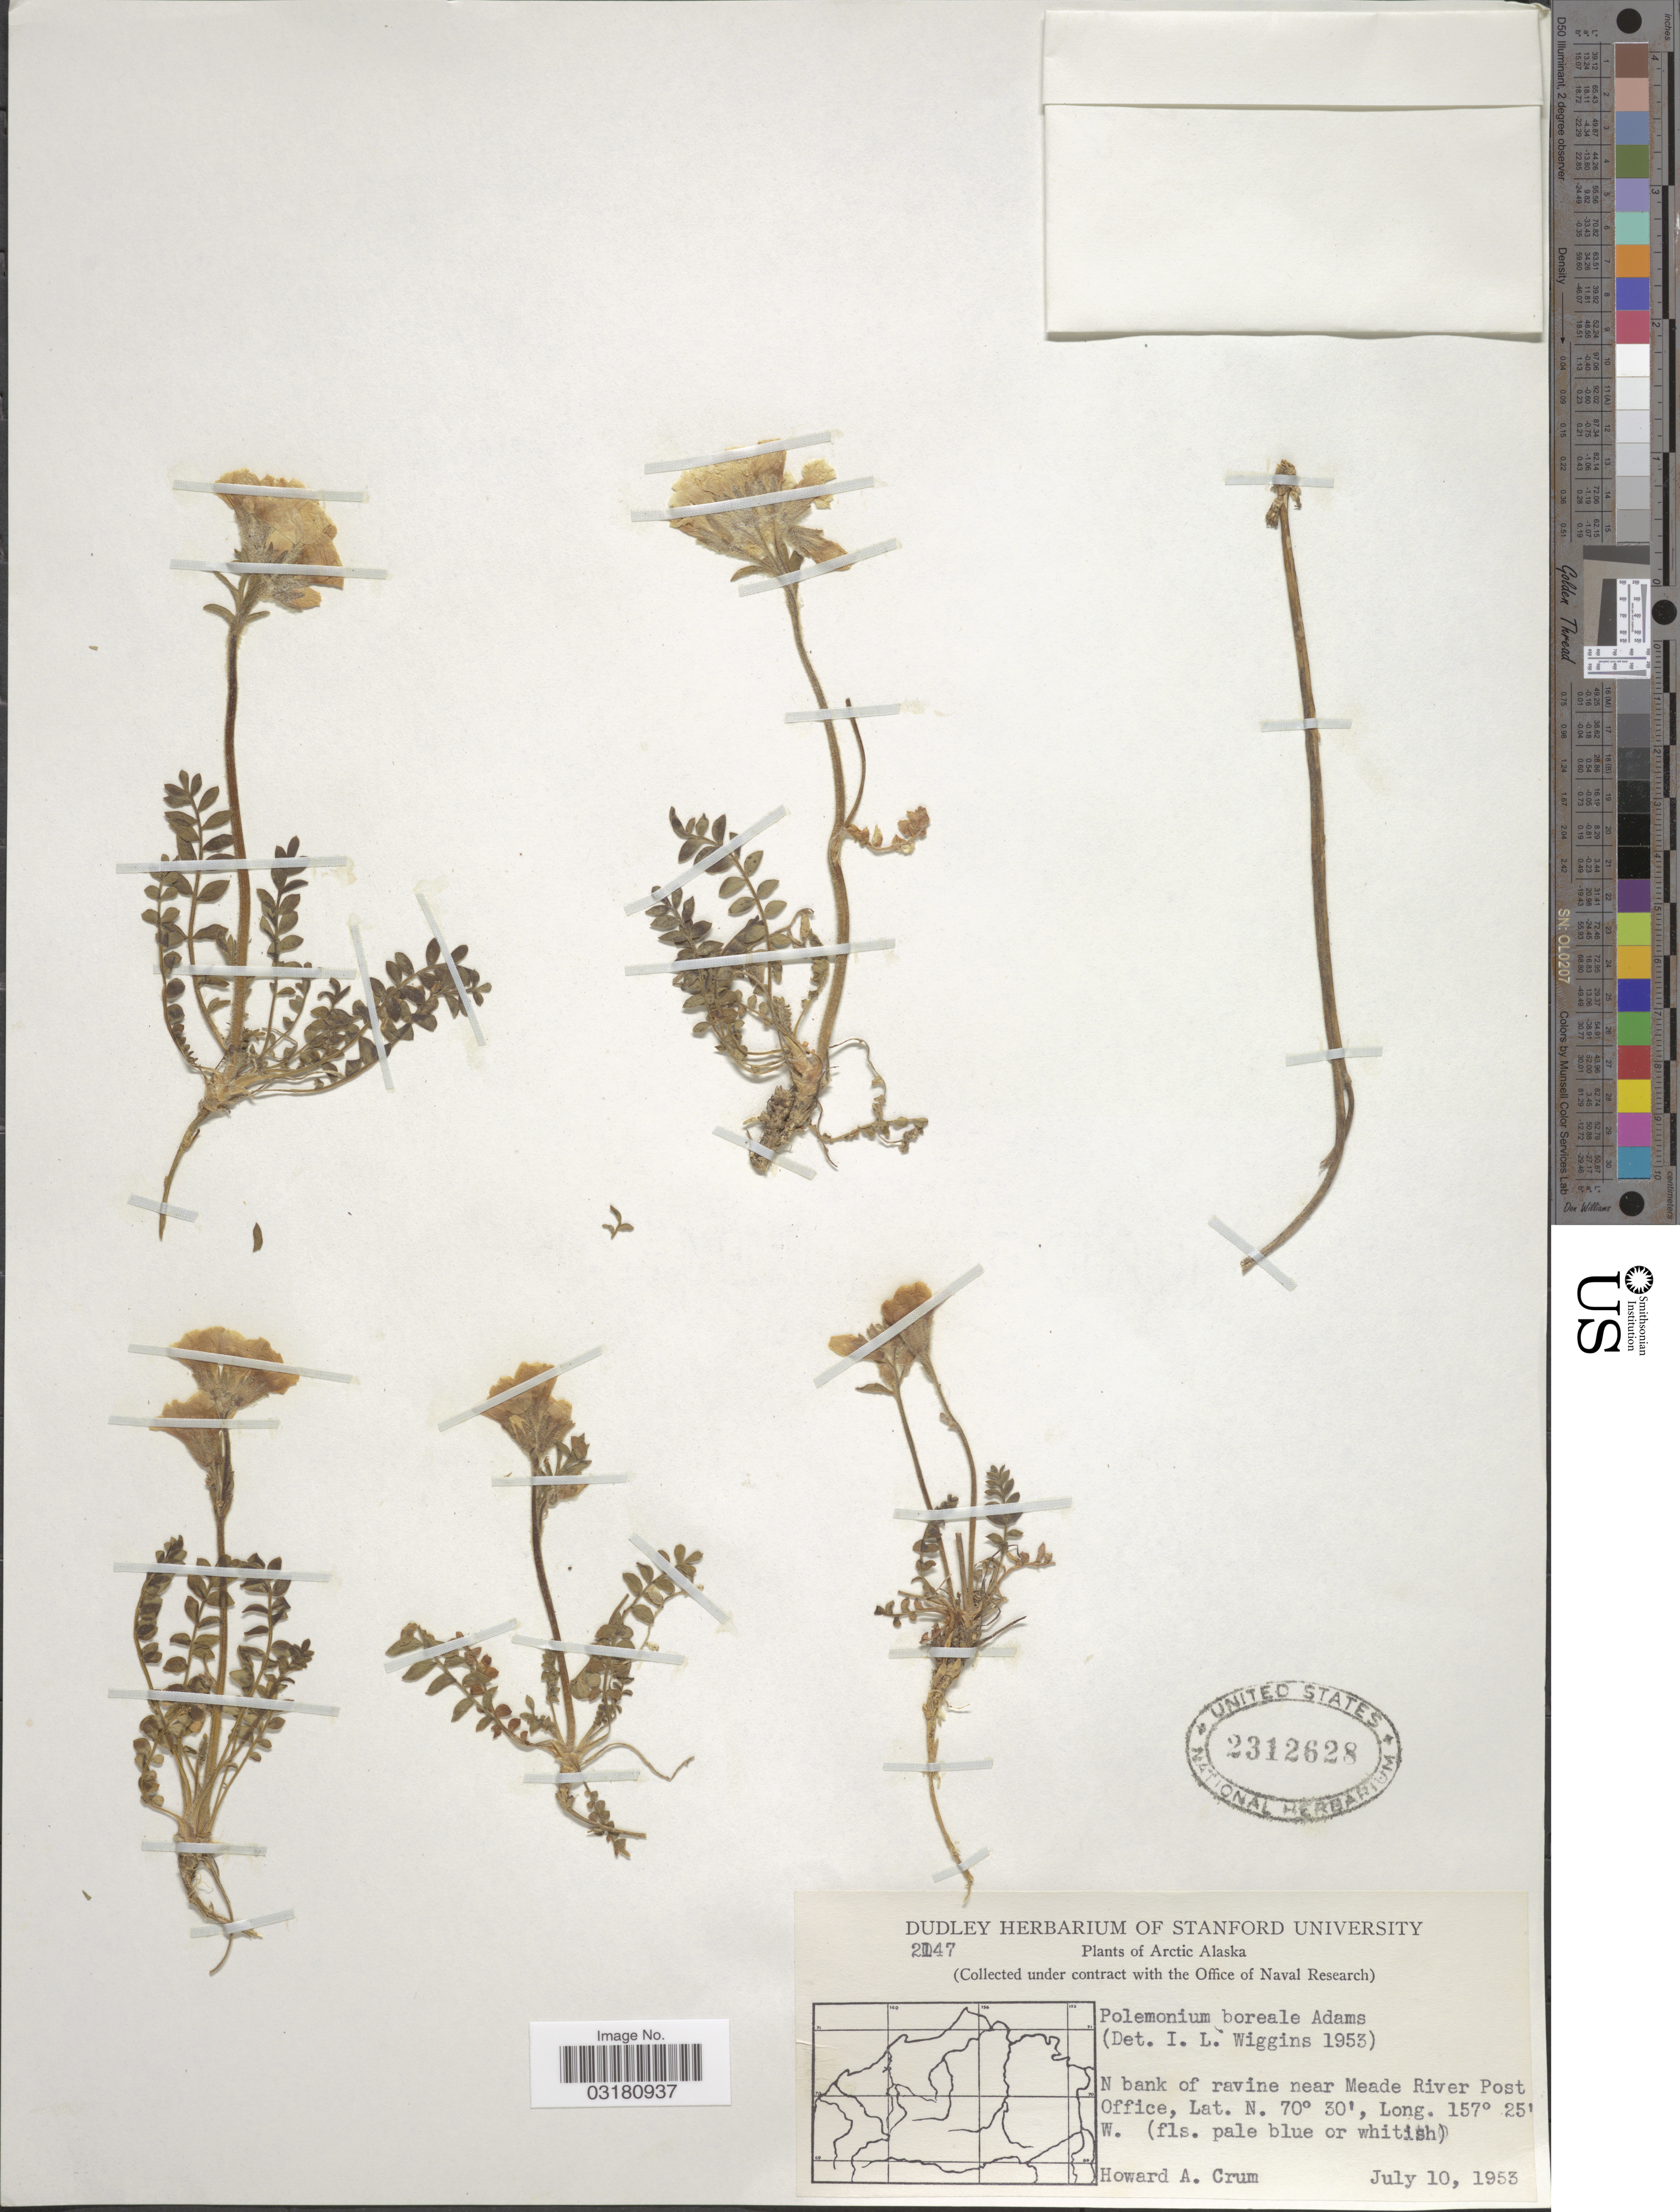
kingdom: Plantae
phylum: Tracheophyta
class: Magnoliopsida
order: Ericales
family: Polemoniaceae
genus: Polemonium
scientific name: Polemonium boreale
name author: Adams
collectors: H. A. Crum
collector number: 2147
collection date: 1953-07-10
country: United States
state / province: Alaska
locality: Arctic Alaska. N bank of ravine near Meade River Post Office.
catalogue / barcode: US 2312628